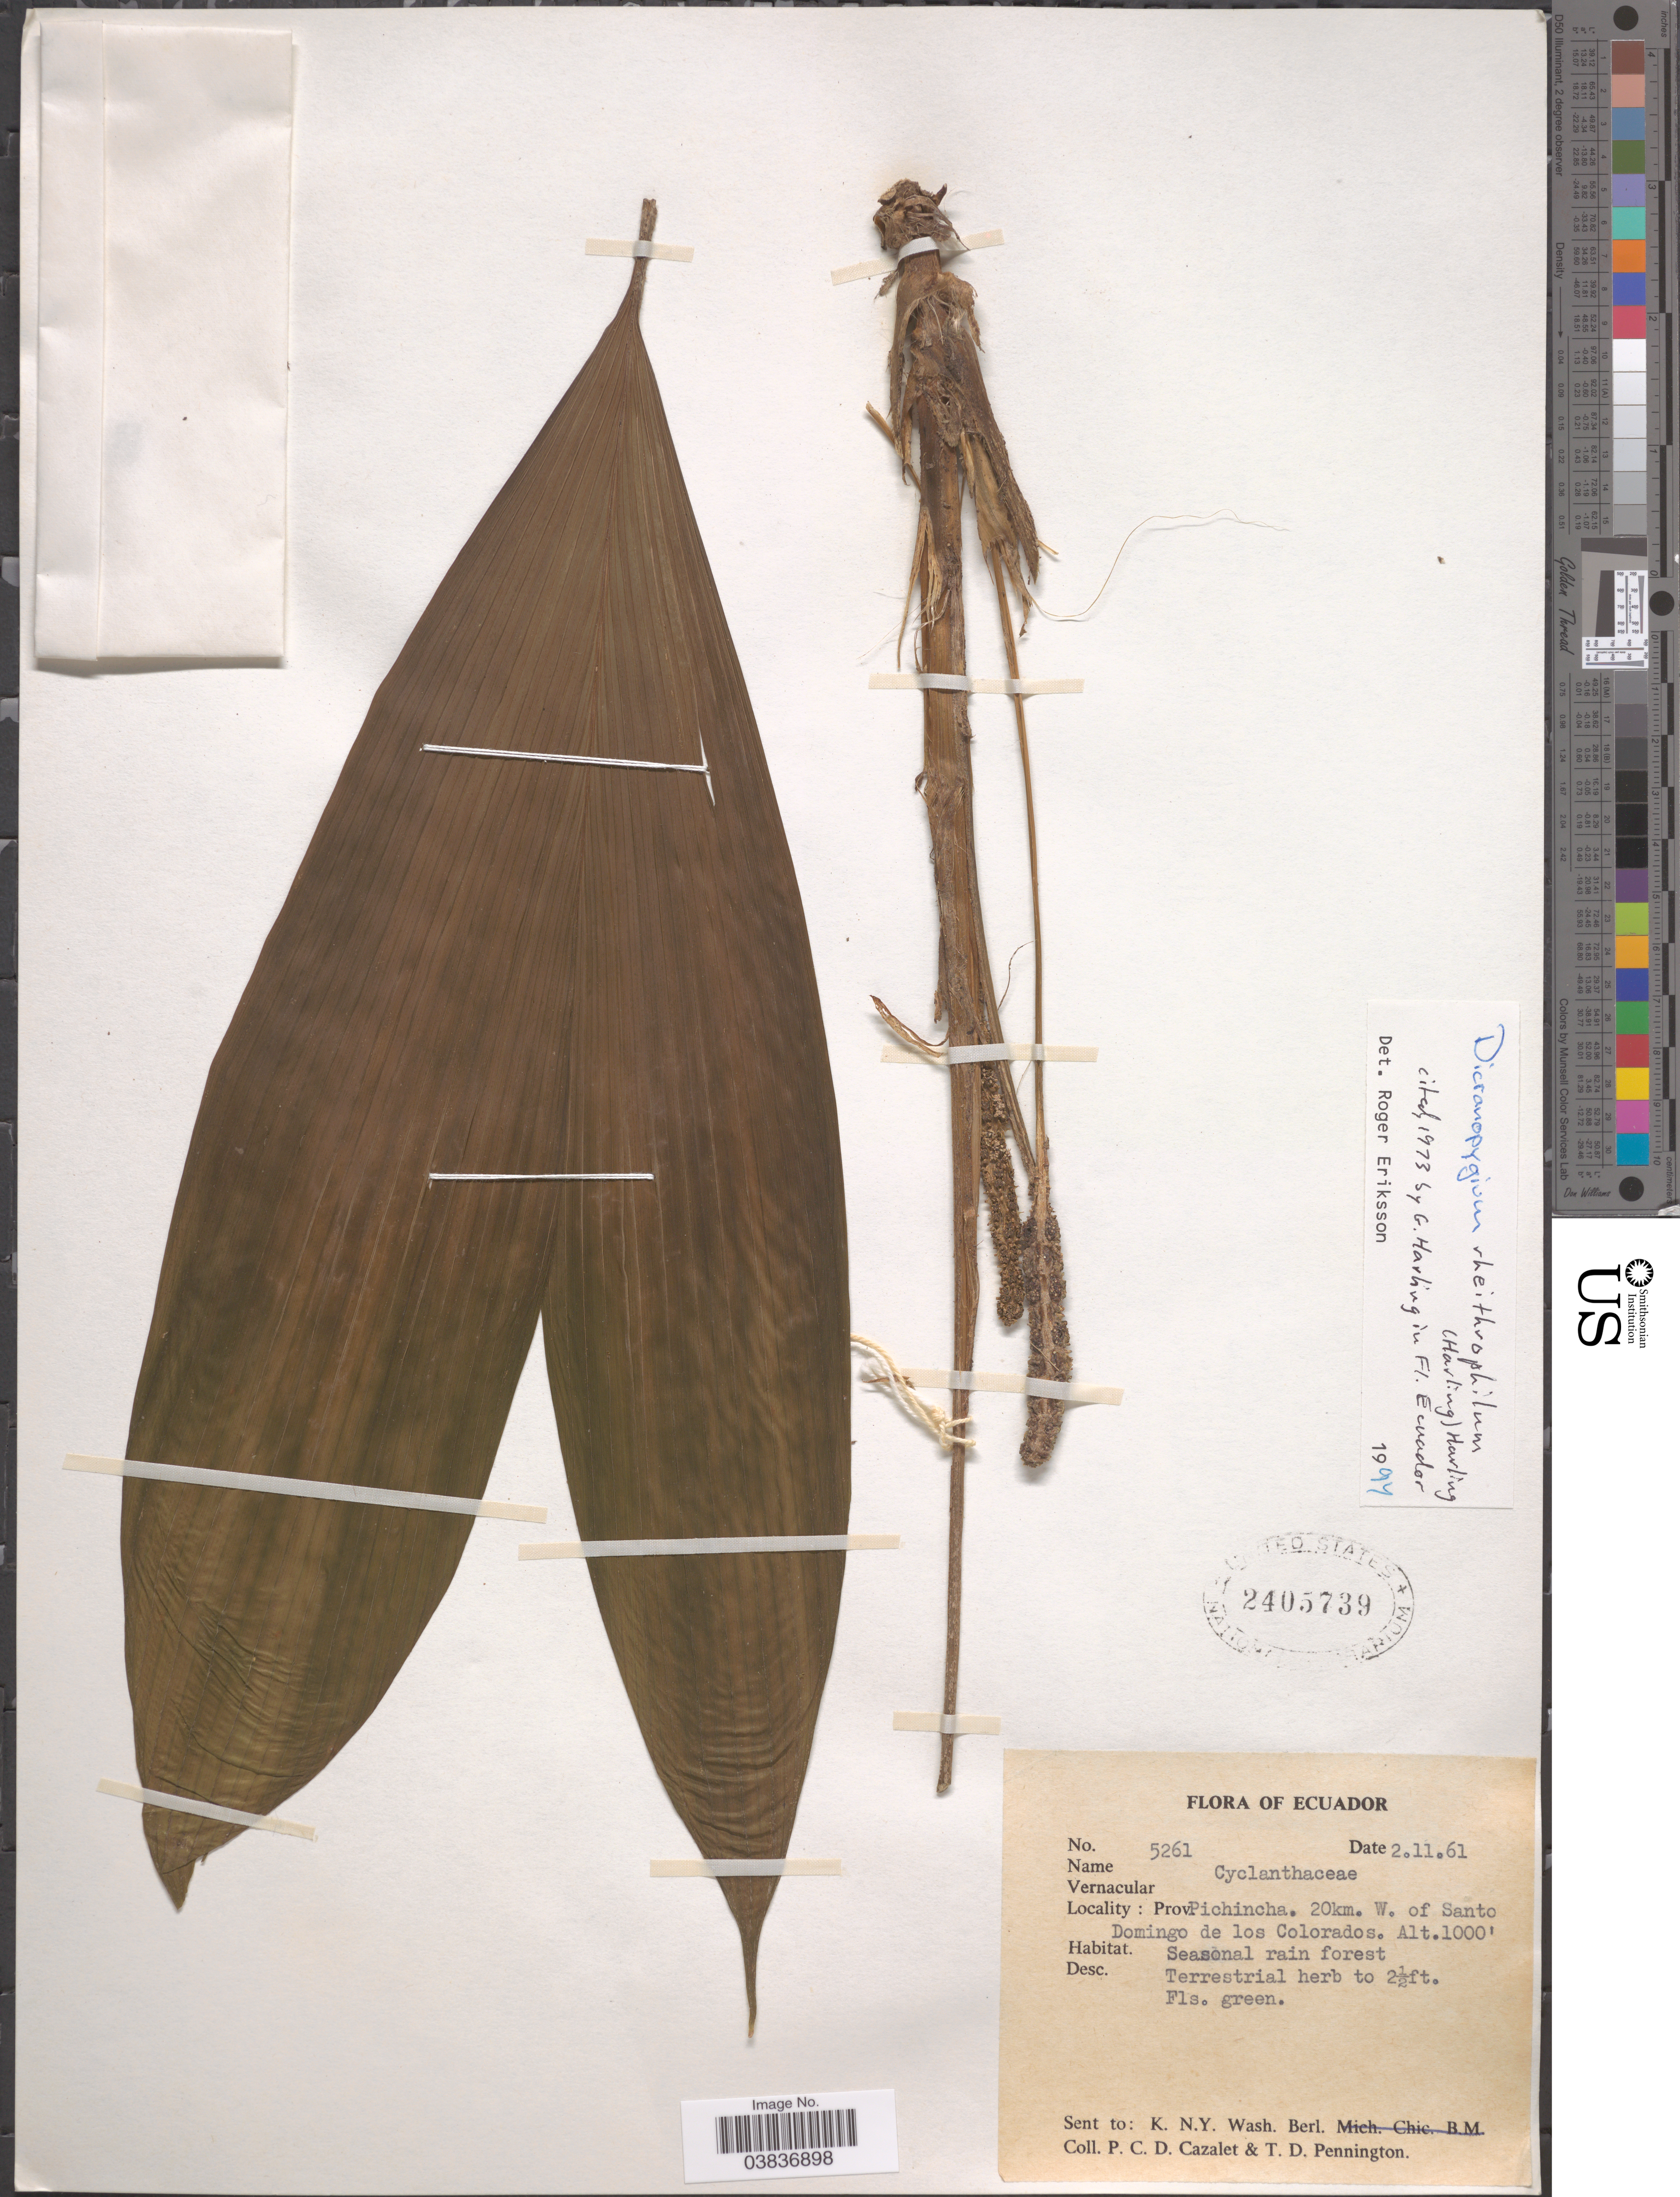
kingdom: Plantae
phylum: Tracheophyta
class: Liliopsida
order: Pandanales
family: Cyclanthaceae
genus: Dicranopygium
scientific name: Dicranopygium rheithrophilum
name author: (Harling) Harling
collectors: P. C. D. Cazalet & T. D. Pennington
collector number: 5261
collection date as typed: Transcribed d/m/y: 2/11/61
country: Ecuador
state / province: Pichincha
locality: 20 km. W. of Santo Domingo de los Colorados.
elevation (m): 305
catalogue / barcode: US 2405739